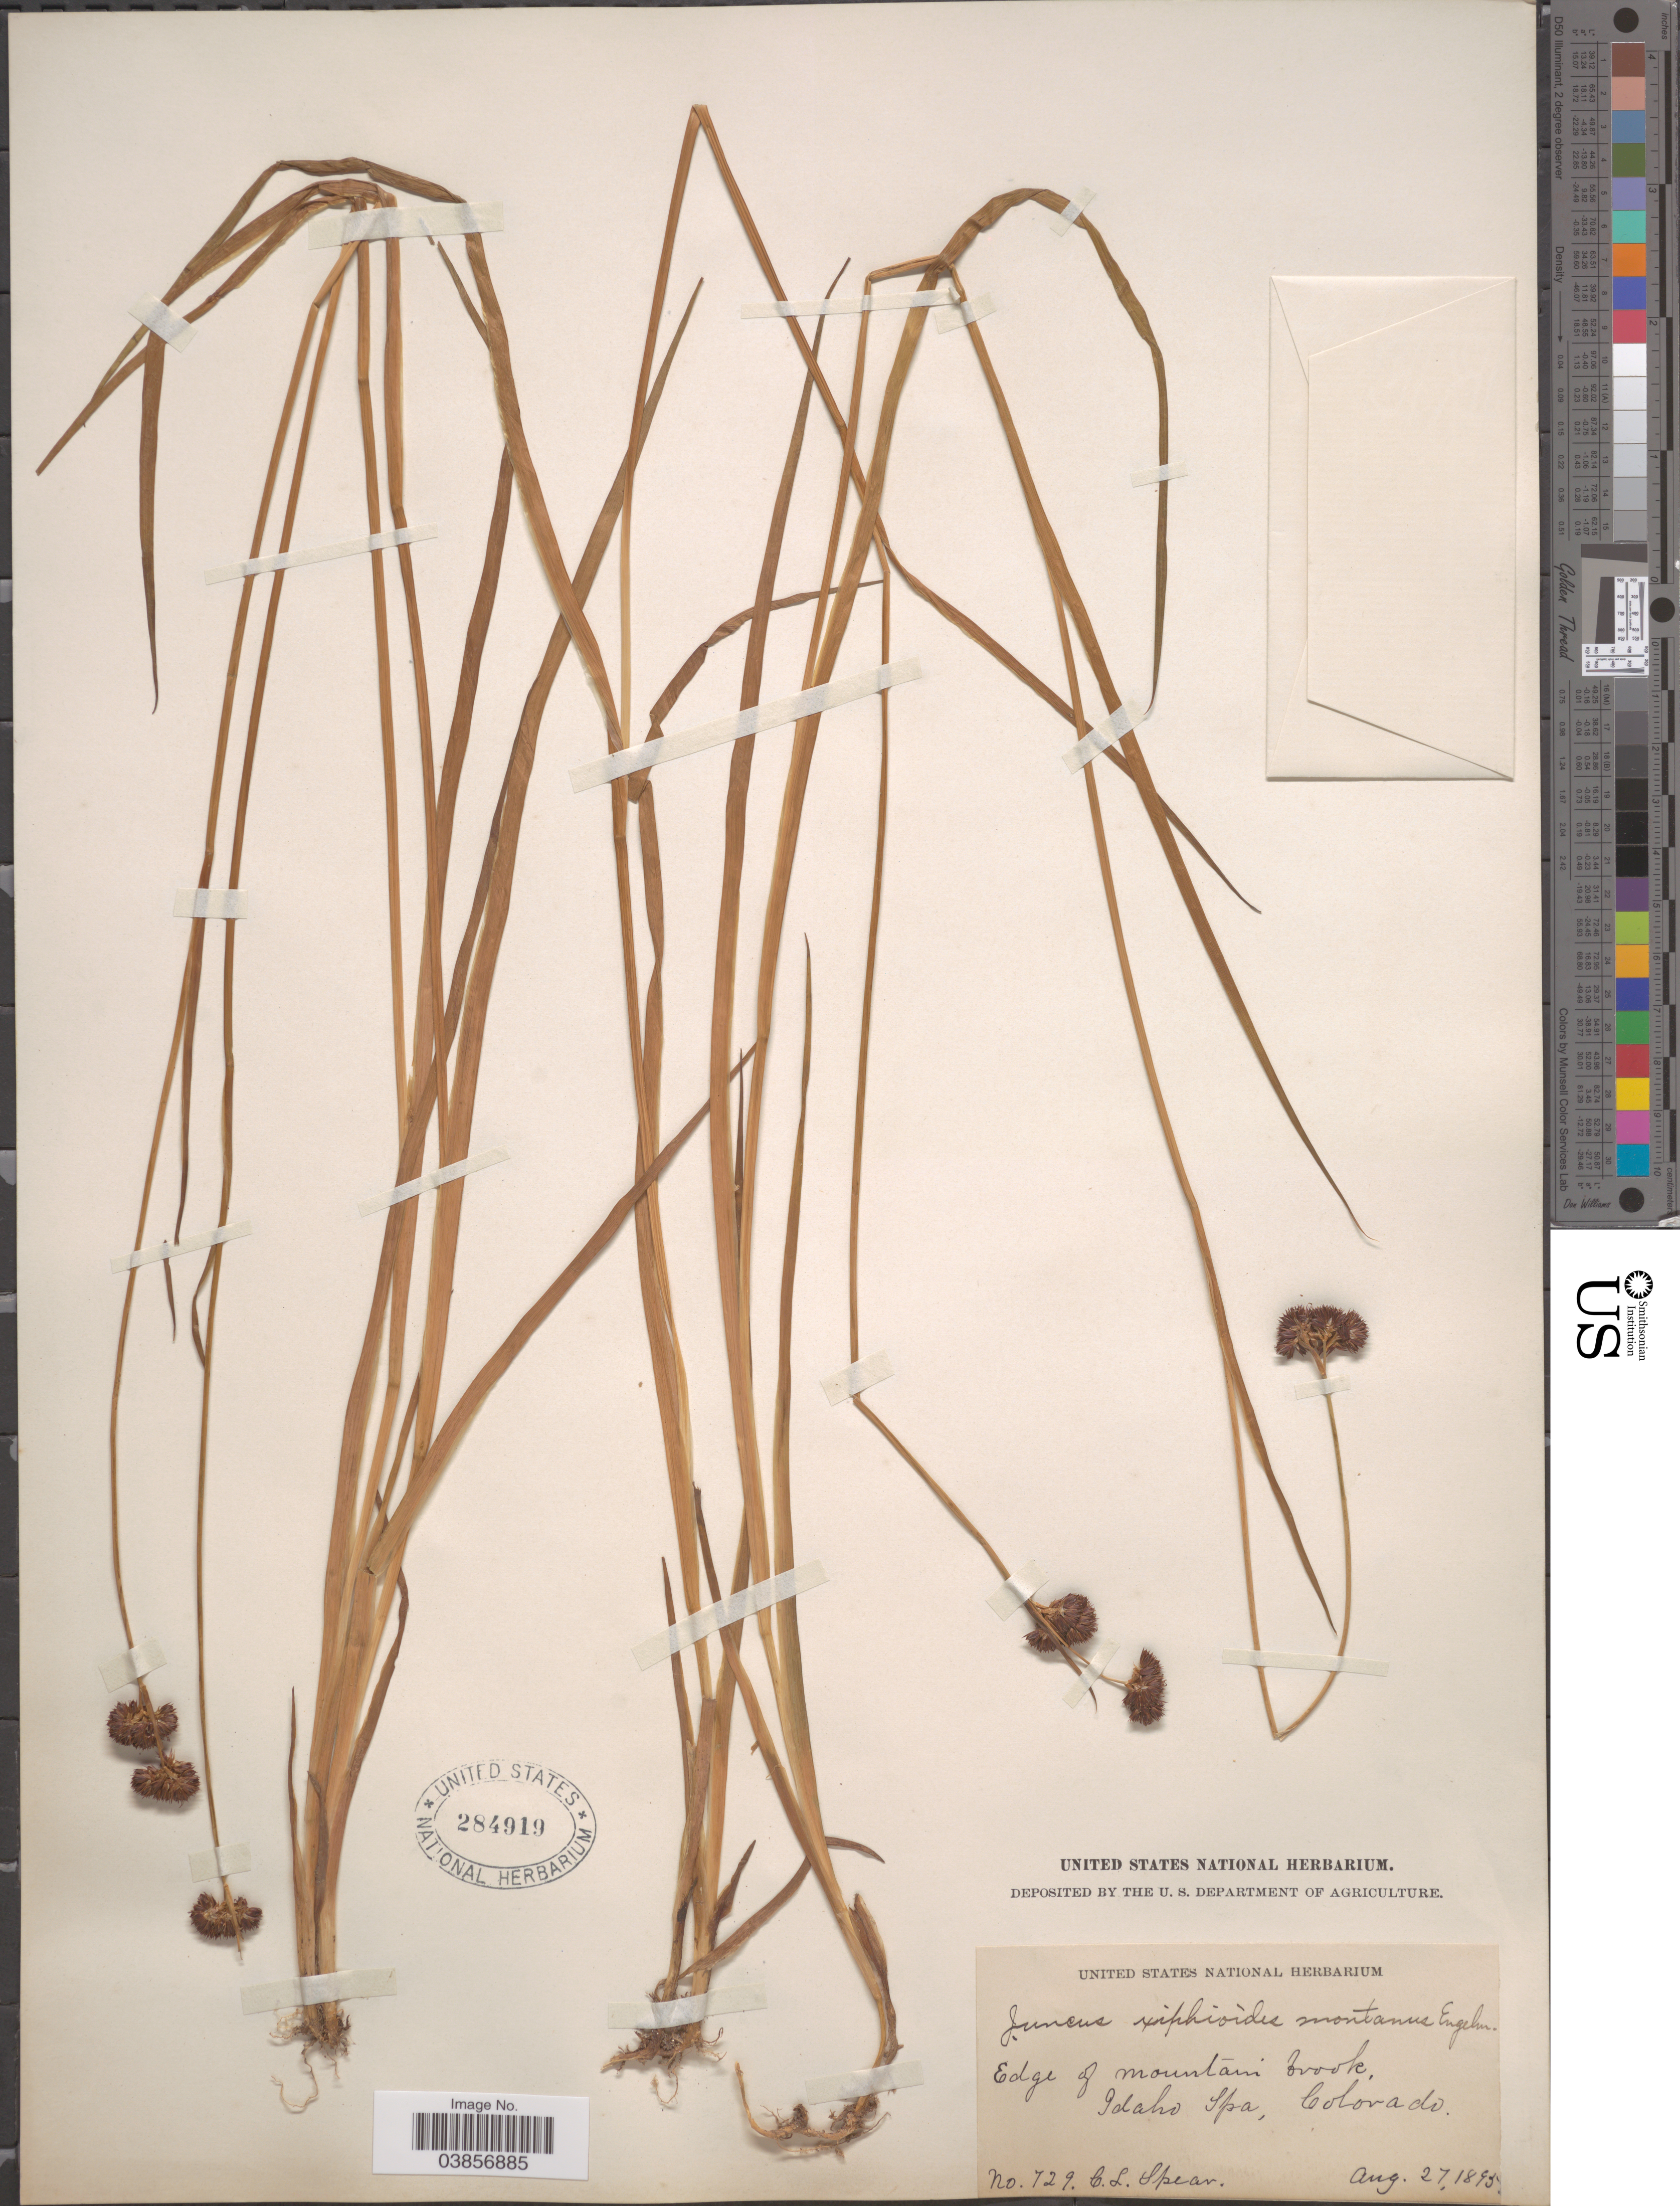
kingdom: Plantae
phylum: Tracheophyta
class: Liliopsida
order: Poales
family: Juncaceae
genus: Juncus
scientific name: Juncus saximontanus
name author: A. Nelson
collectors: C. L. Shear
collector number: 729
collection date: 1895-08-27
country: United States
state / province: Colorado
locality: Edge of mountain brook. Idaho Spa.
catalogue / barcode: US 284919